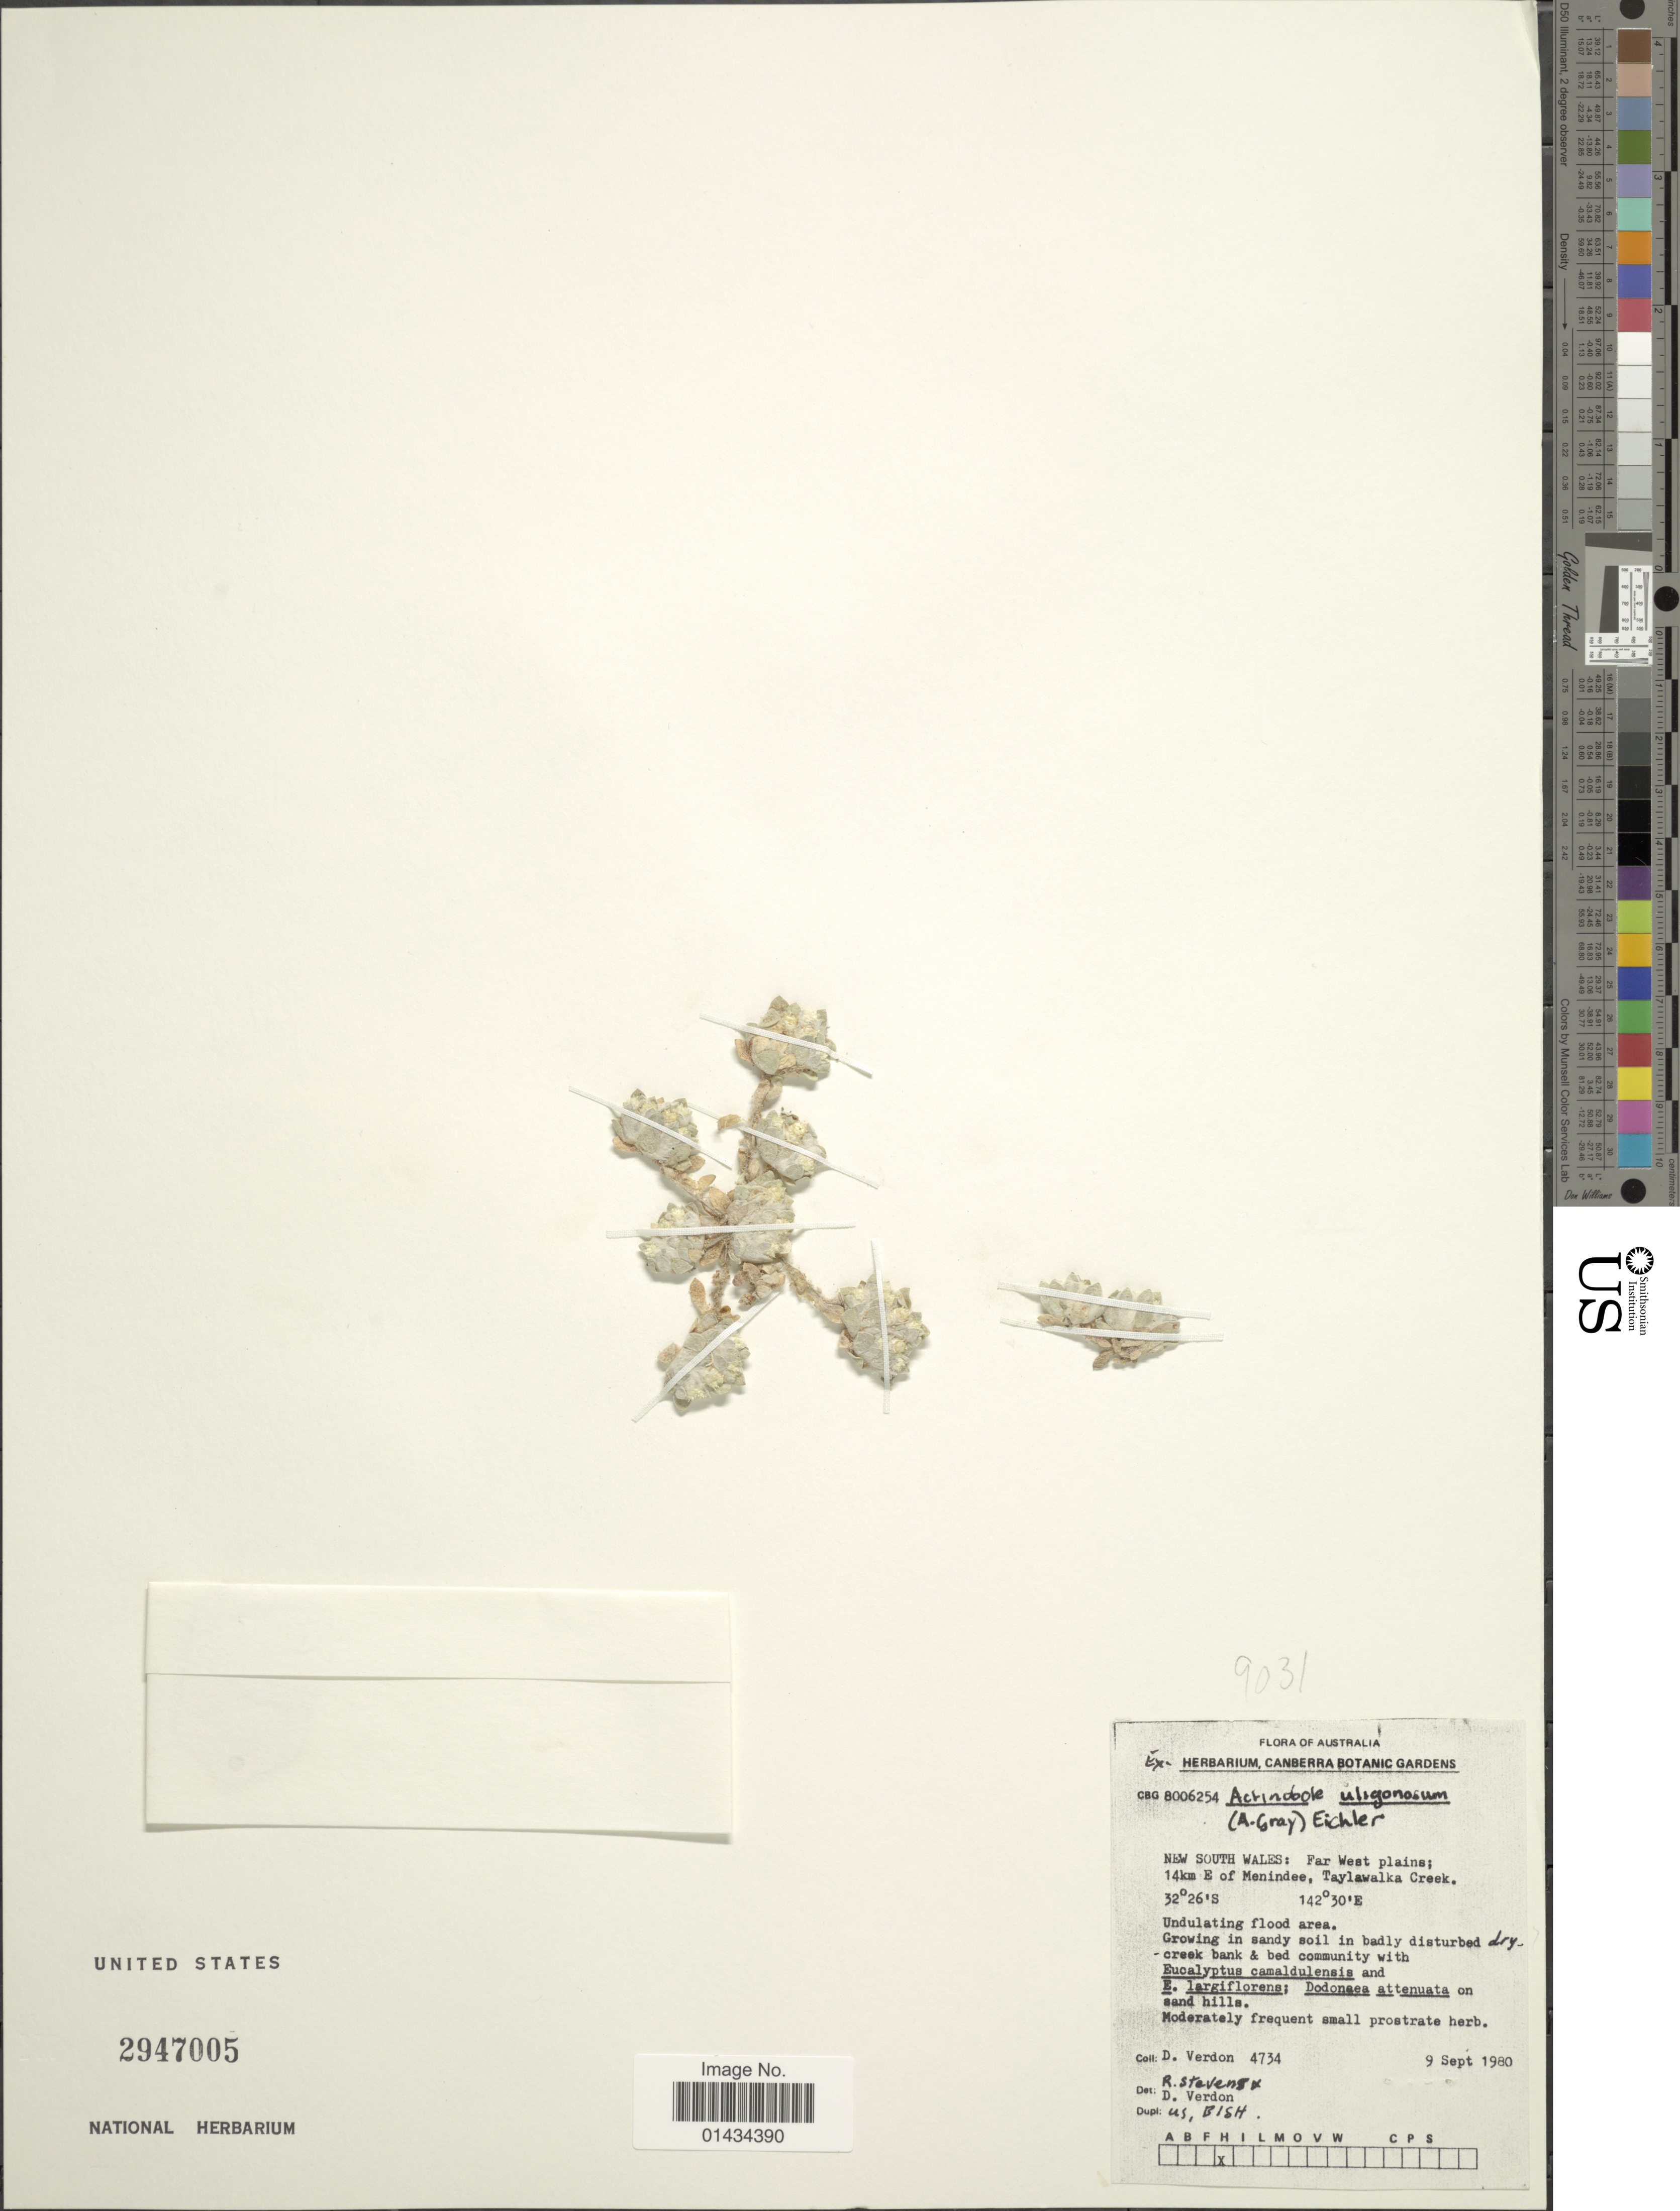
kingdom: Plantae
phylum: Tracheophyta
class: Magnoliopsida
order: Asterales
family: Asteraceae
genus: Actinobole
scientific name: Actinobole uliginosum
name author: (A. Gray) H. Eichler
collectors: D. Verdon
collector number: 4734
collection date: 1980-09-09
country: Australia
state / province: New South Wales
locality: Par West plains; 14 km E of Menindee, Taykawalka Creek, growing in sandy soil in badly disturbed dry creek bank, on sand hills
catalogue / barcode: US 2947005